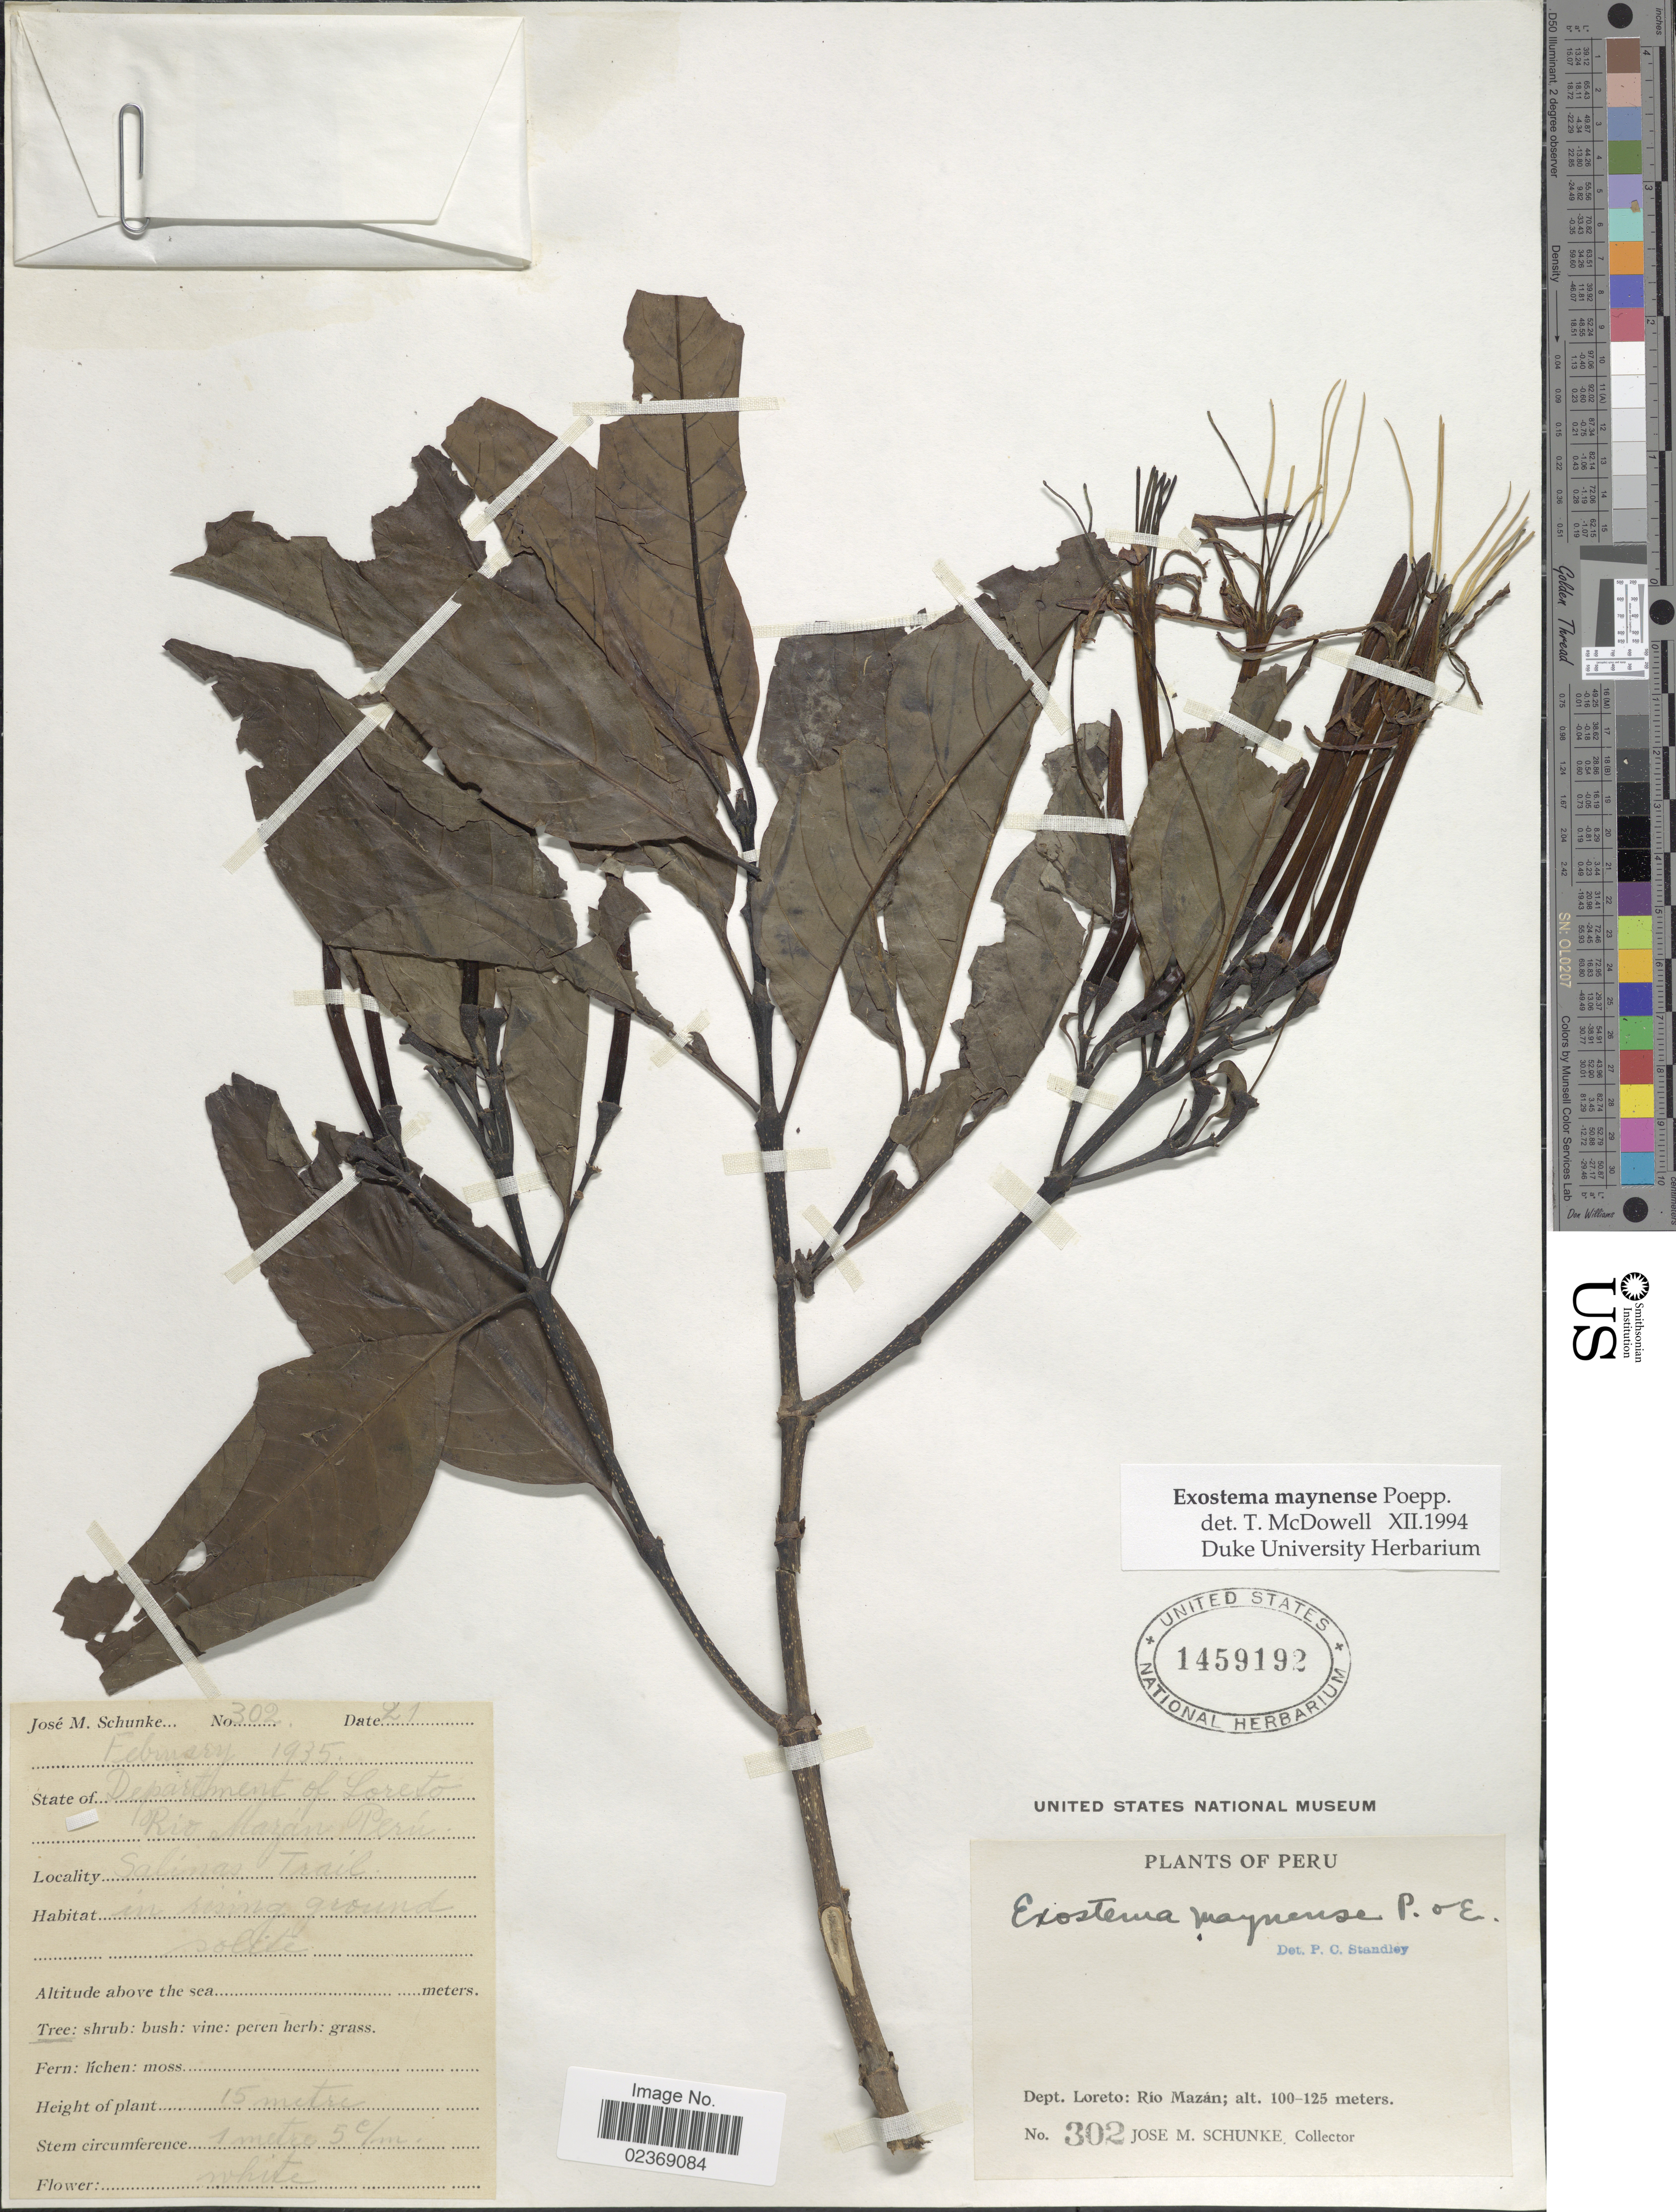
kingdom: Plantae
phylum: Tracheophyta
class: Magnoliopsida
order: Gentianales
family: Rubiaceae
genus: Exostema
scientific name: Exostema maynense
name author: Poepp. & Endl.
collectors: J. M. Schunke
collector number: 302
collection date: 1935-02-21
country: Peru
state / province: Loreto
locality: Department of Loreto: Rio Mazán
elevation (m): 100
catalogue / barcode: US 1459192